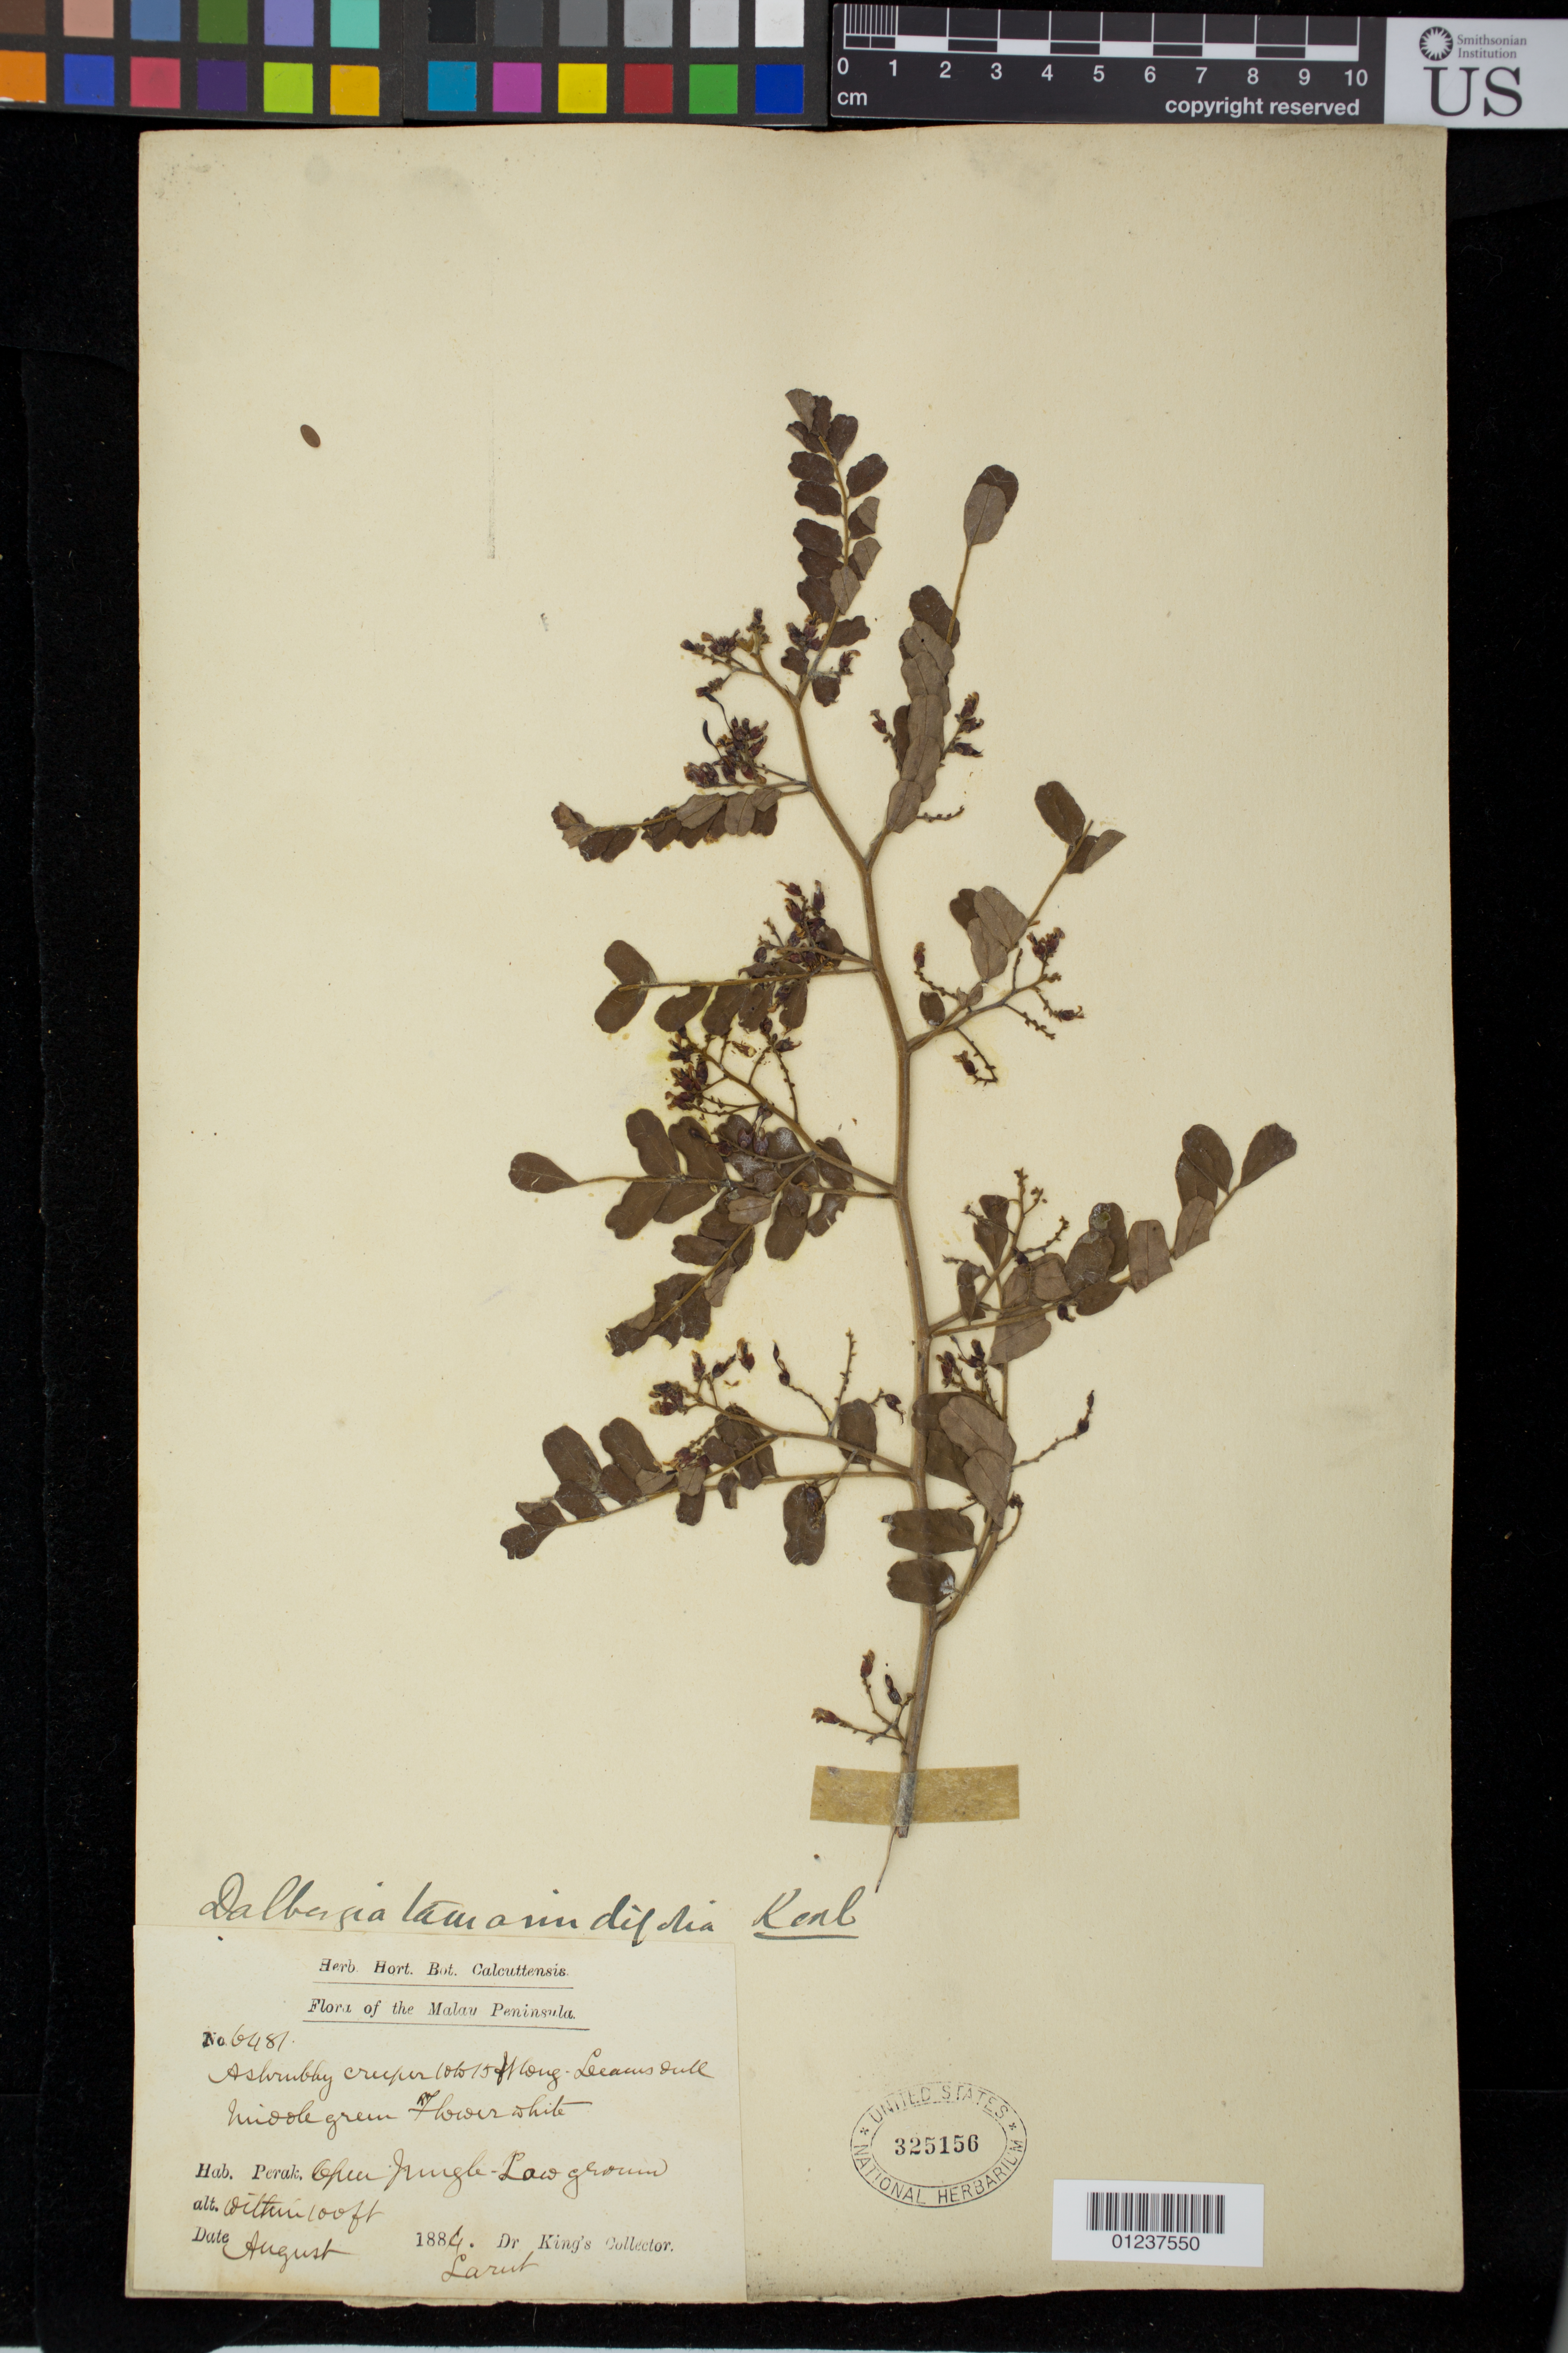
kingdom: Plantae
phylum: Tracheophyta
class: Magnoliopsida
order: Fabales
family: Fabaceae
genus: Dalbergia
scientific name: Dalbergia pinnata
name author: (Lour.) Prain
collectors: Dr. King's collector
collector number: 6481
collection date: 1884-08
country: Malaysia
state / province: Perak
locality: Larut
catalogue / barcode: US 325156